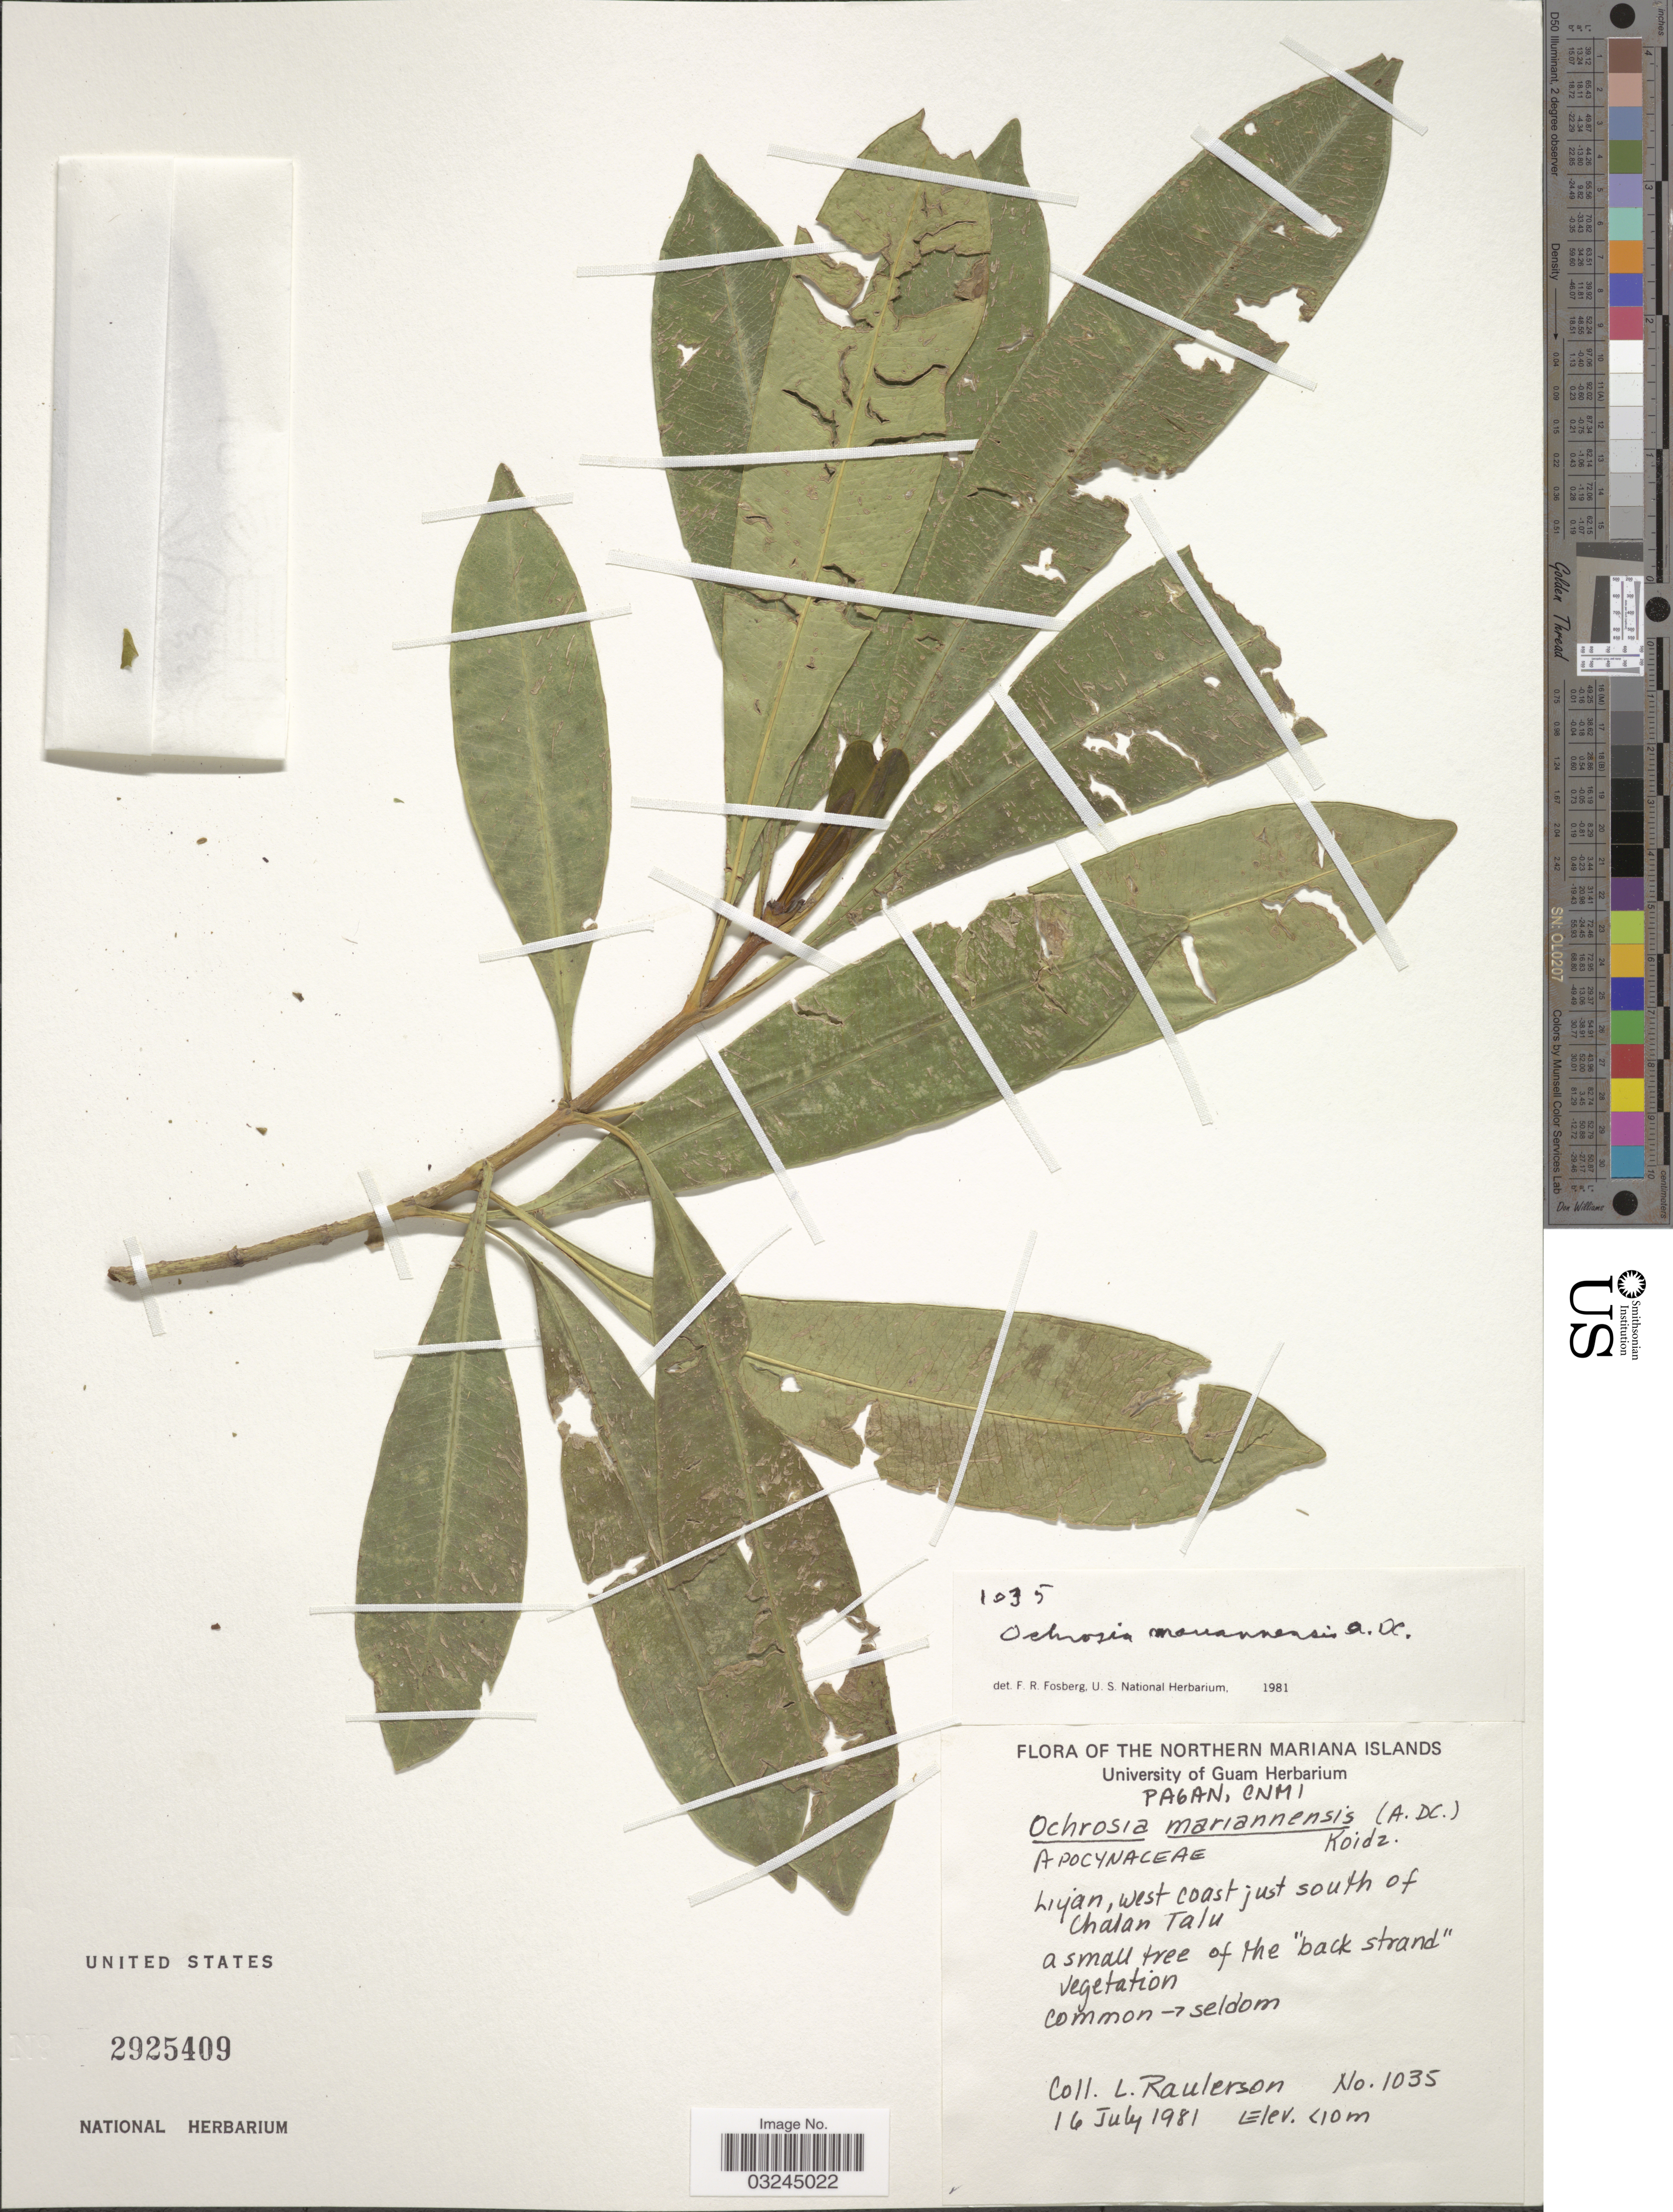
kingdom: Plantae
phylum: Tracheophyta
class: Magnoliopsida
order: Gentianales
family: Apocynaceae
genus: Ochrosia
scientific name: Ochrosia mariannensis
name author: A. DC.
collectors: L. Raulerson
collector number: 1035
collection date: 1981-07-16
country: Northern Mariana Islands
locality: Pagan, CNMI. Liyan, west coast just south of Chalan Talu.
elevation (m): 10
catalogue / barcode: US 2925409